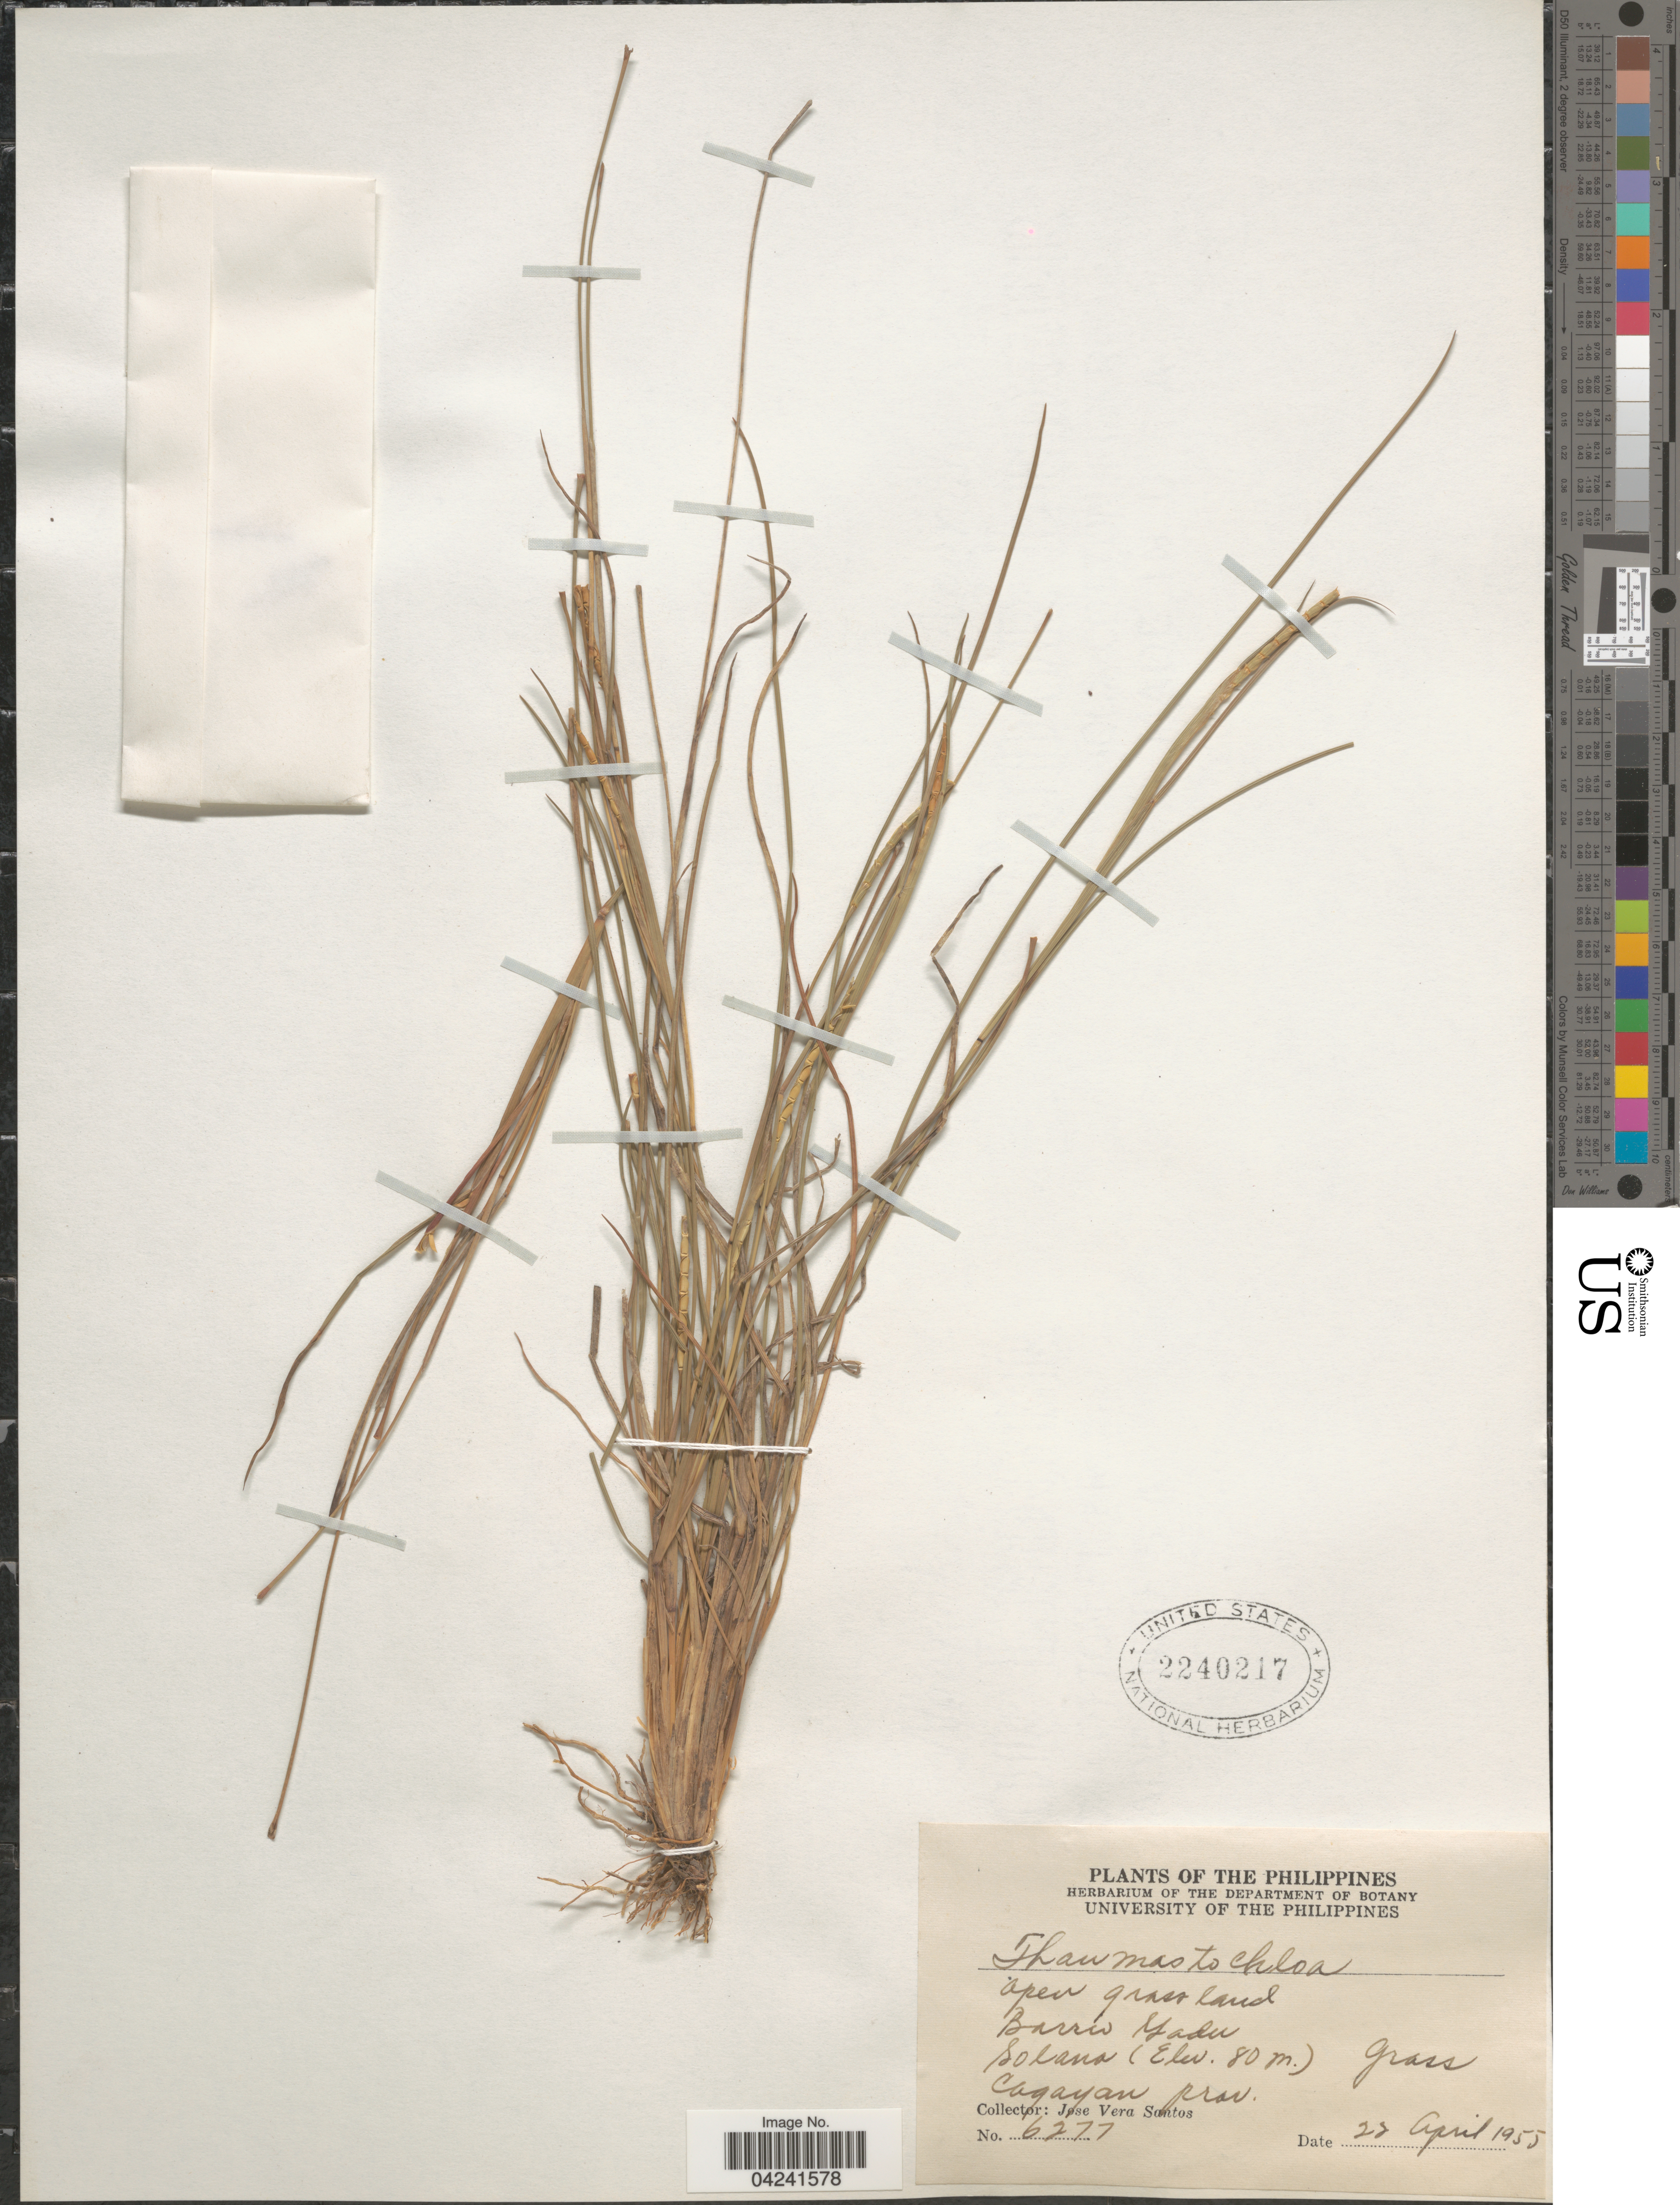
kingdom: Plantae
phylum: Tracheophyta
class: Liliopsida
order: Poales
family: Poaceae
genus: Heteropholis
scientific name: Heteropholis sp.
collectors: J. Santos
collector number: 6277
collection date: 1955-04-22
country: Philippines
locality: Barrio Yadu. Solano. Cagayan prov.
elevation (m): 80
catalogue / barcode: US 2240217